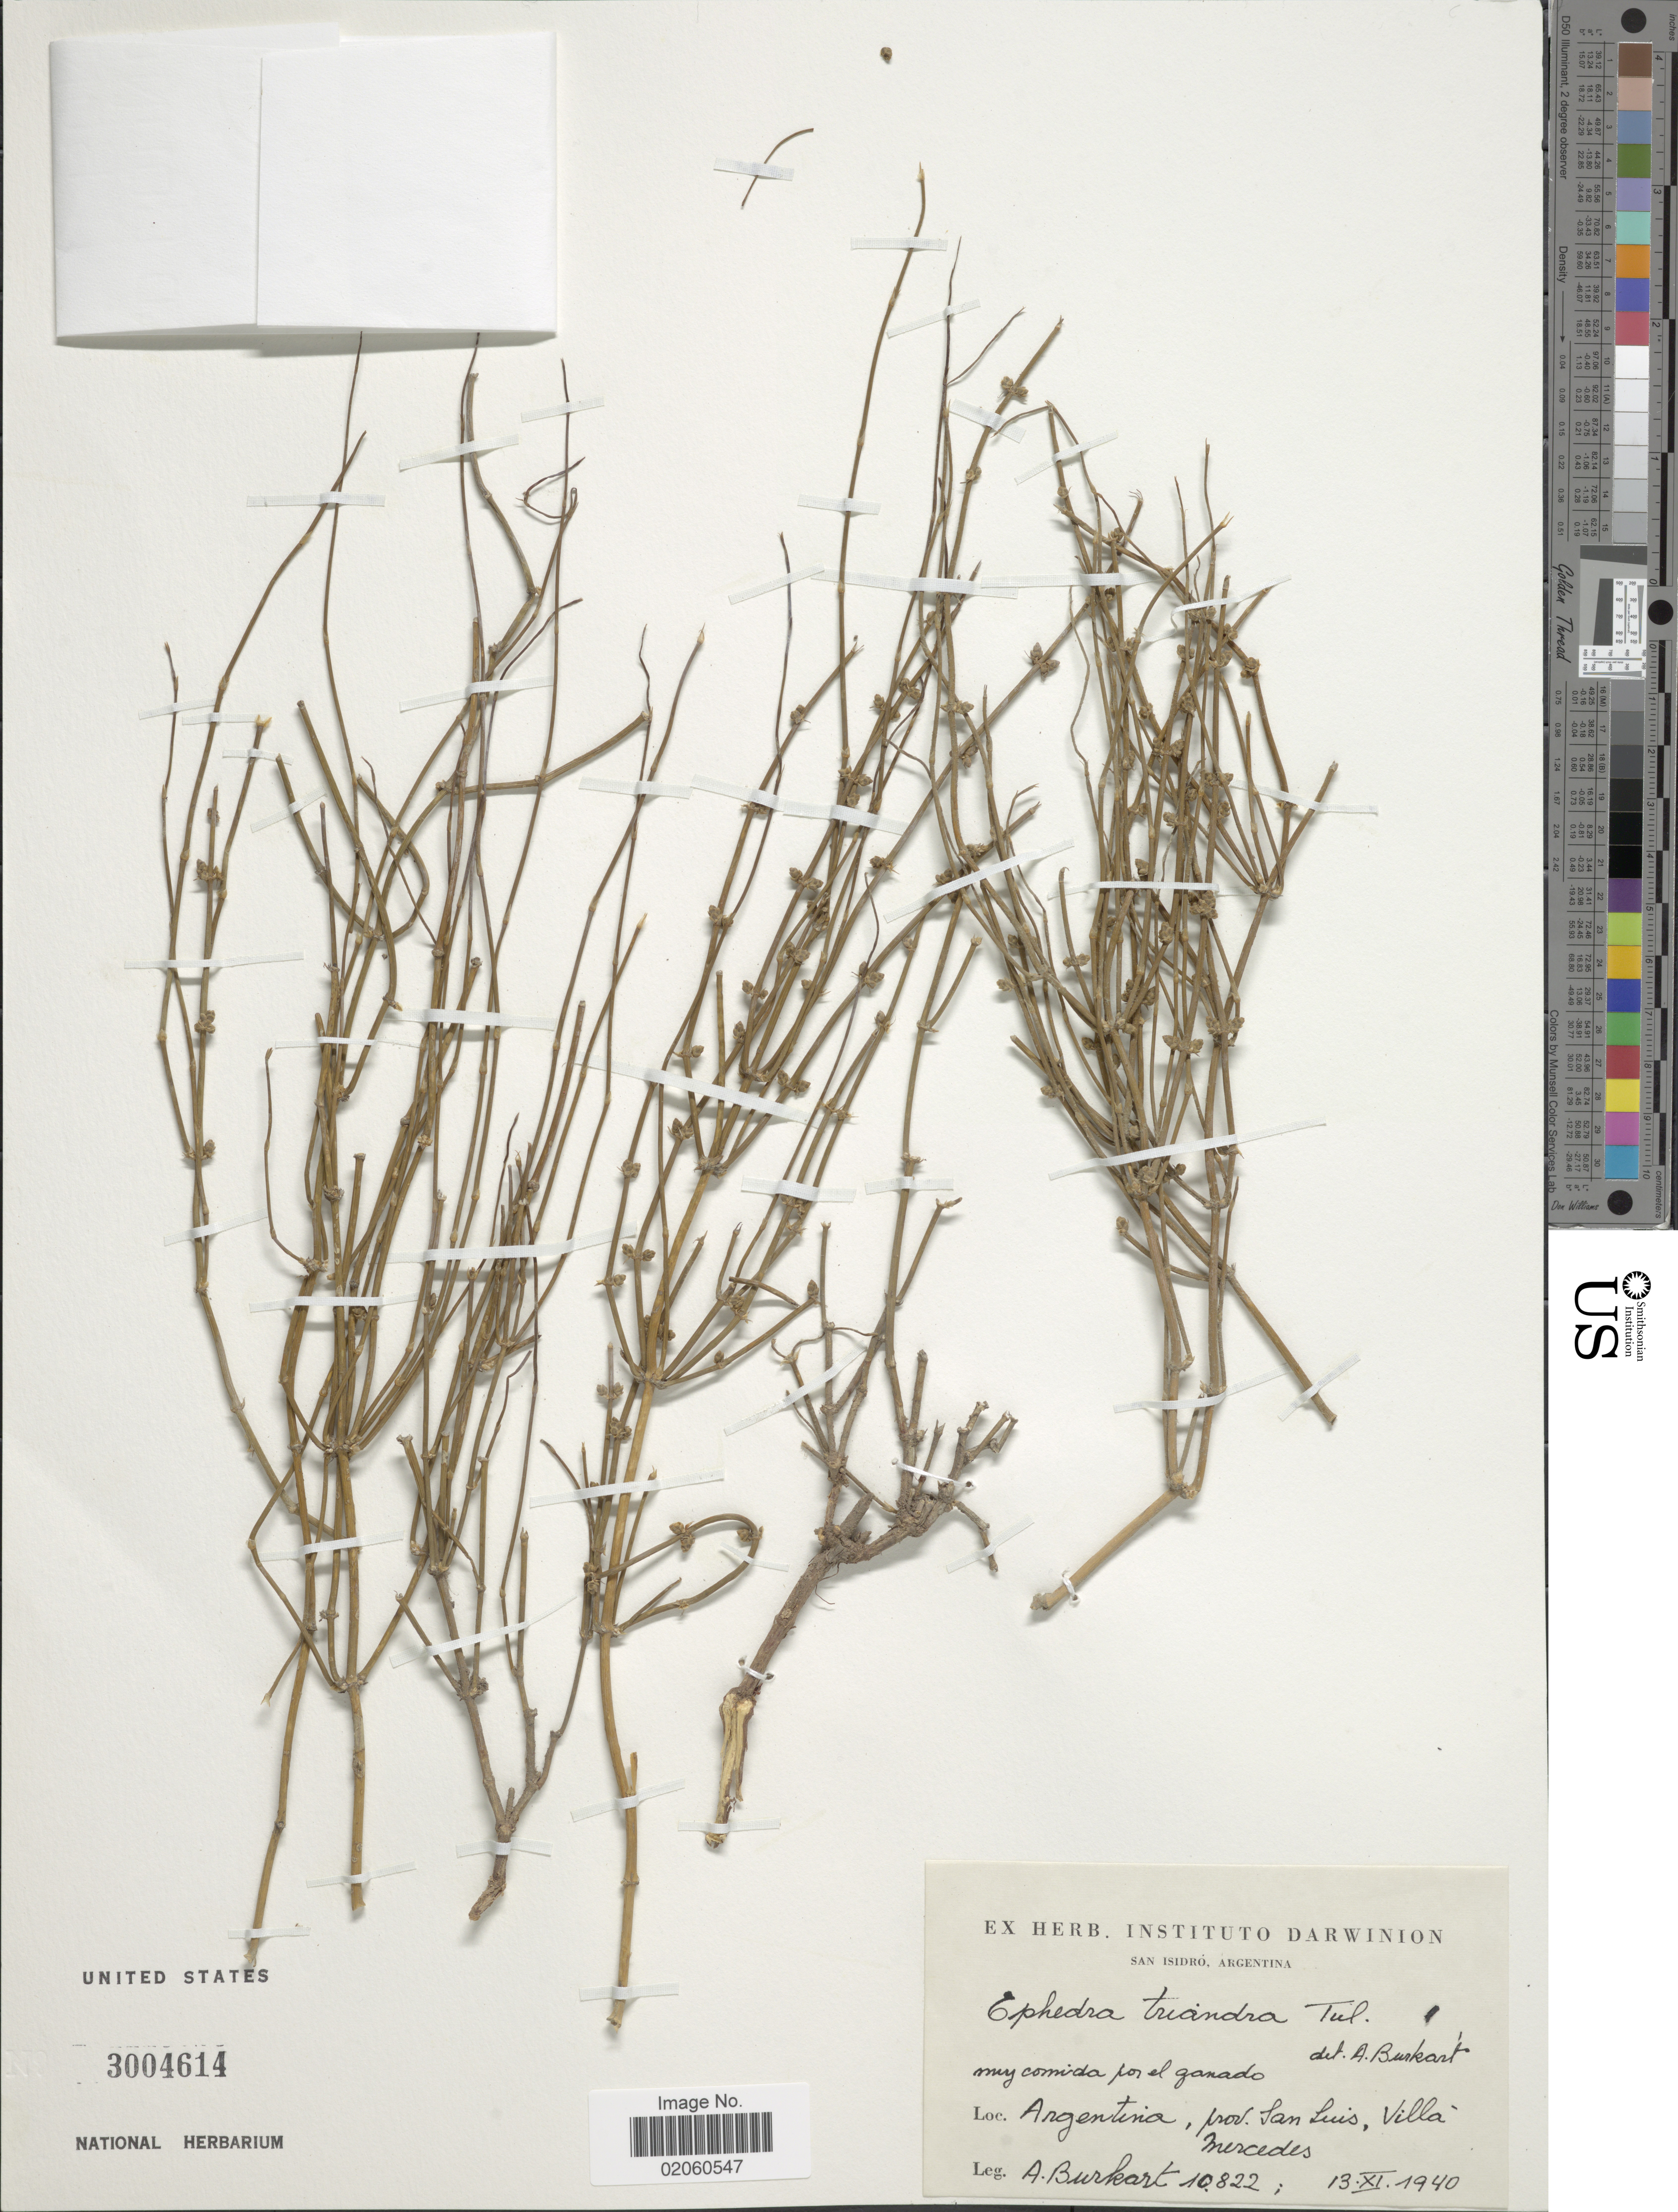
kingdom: Plantae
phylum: Tracheophyta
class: Gnetopsida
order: Ephedrales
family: Ephedraceae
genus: Ephedra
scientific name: Ephedra triandra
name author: Tul.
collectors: A. E. Burkart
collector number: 10822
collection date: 1940-11-13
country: Argentina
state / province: San Luis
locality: Villa Mercedes.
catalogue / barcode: US 3004614